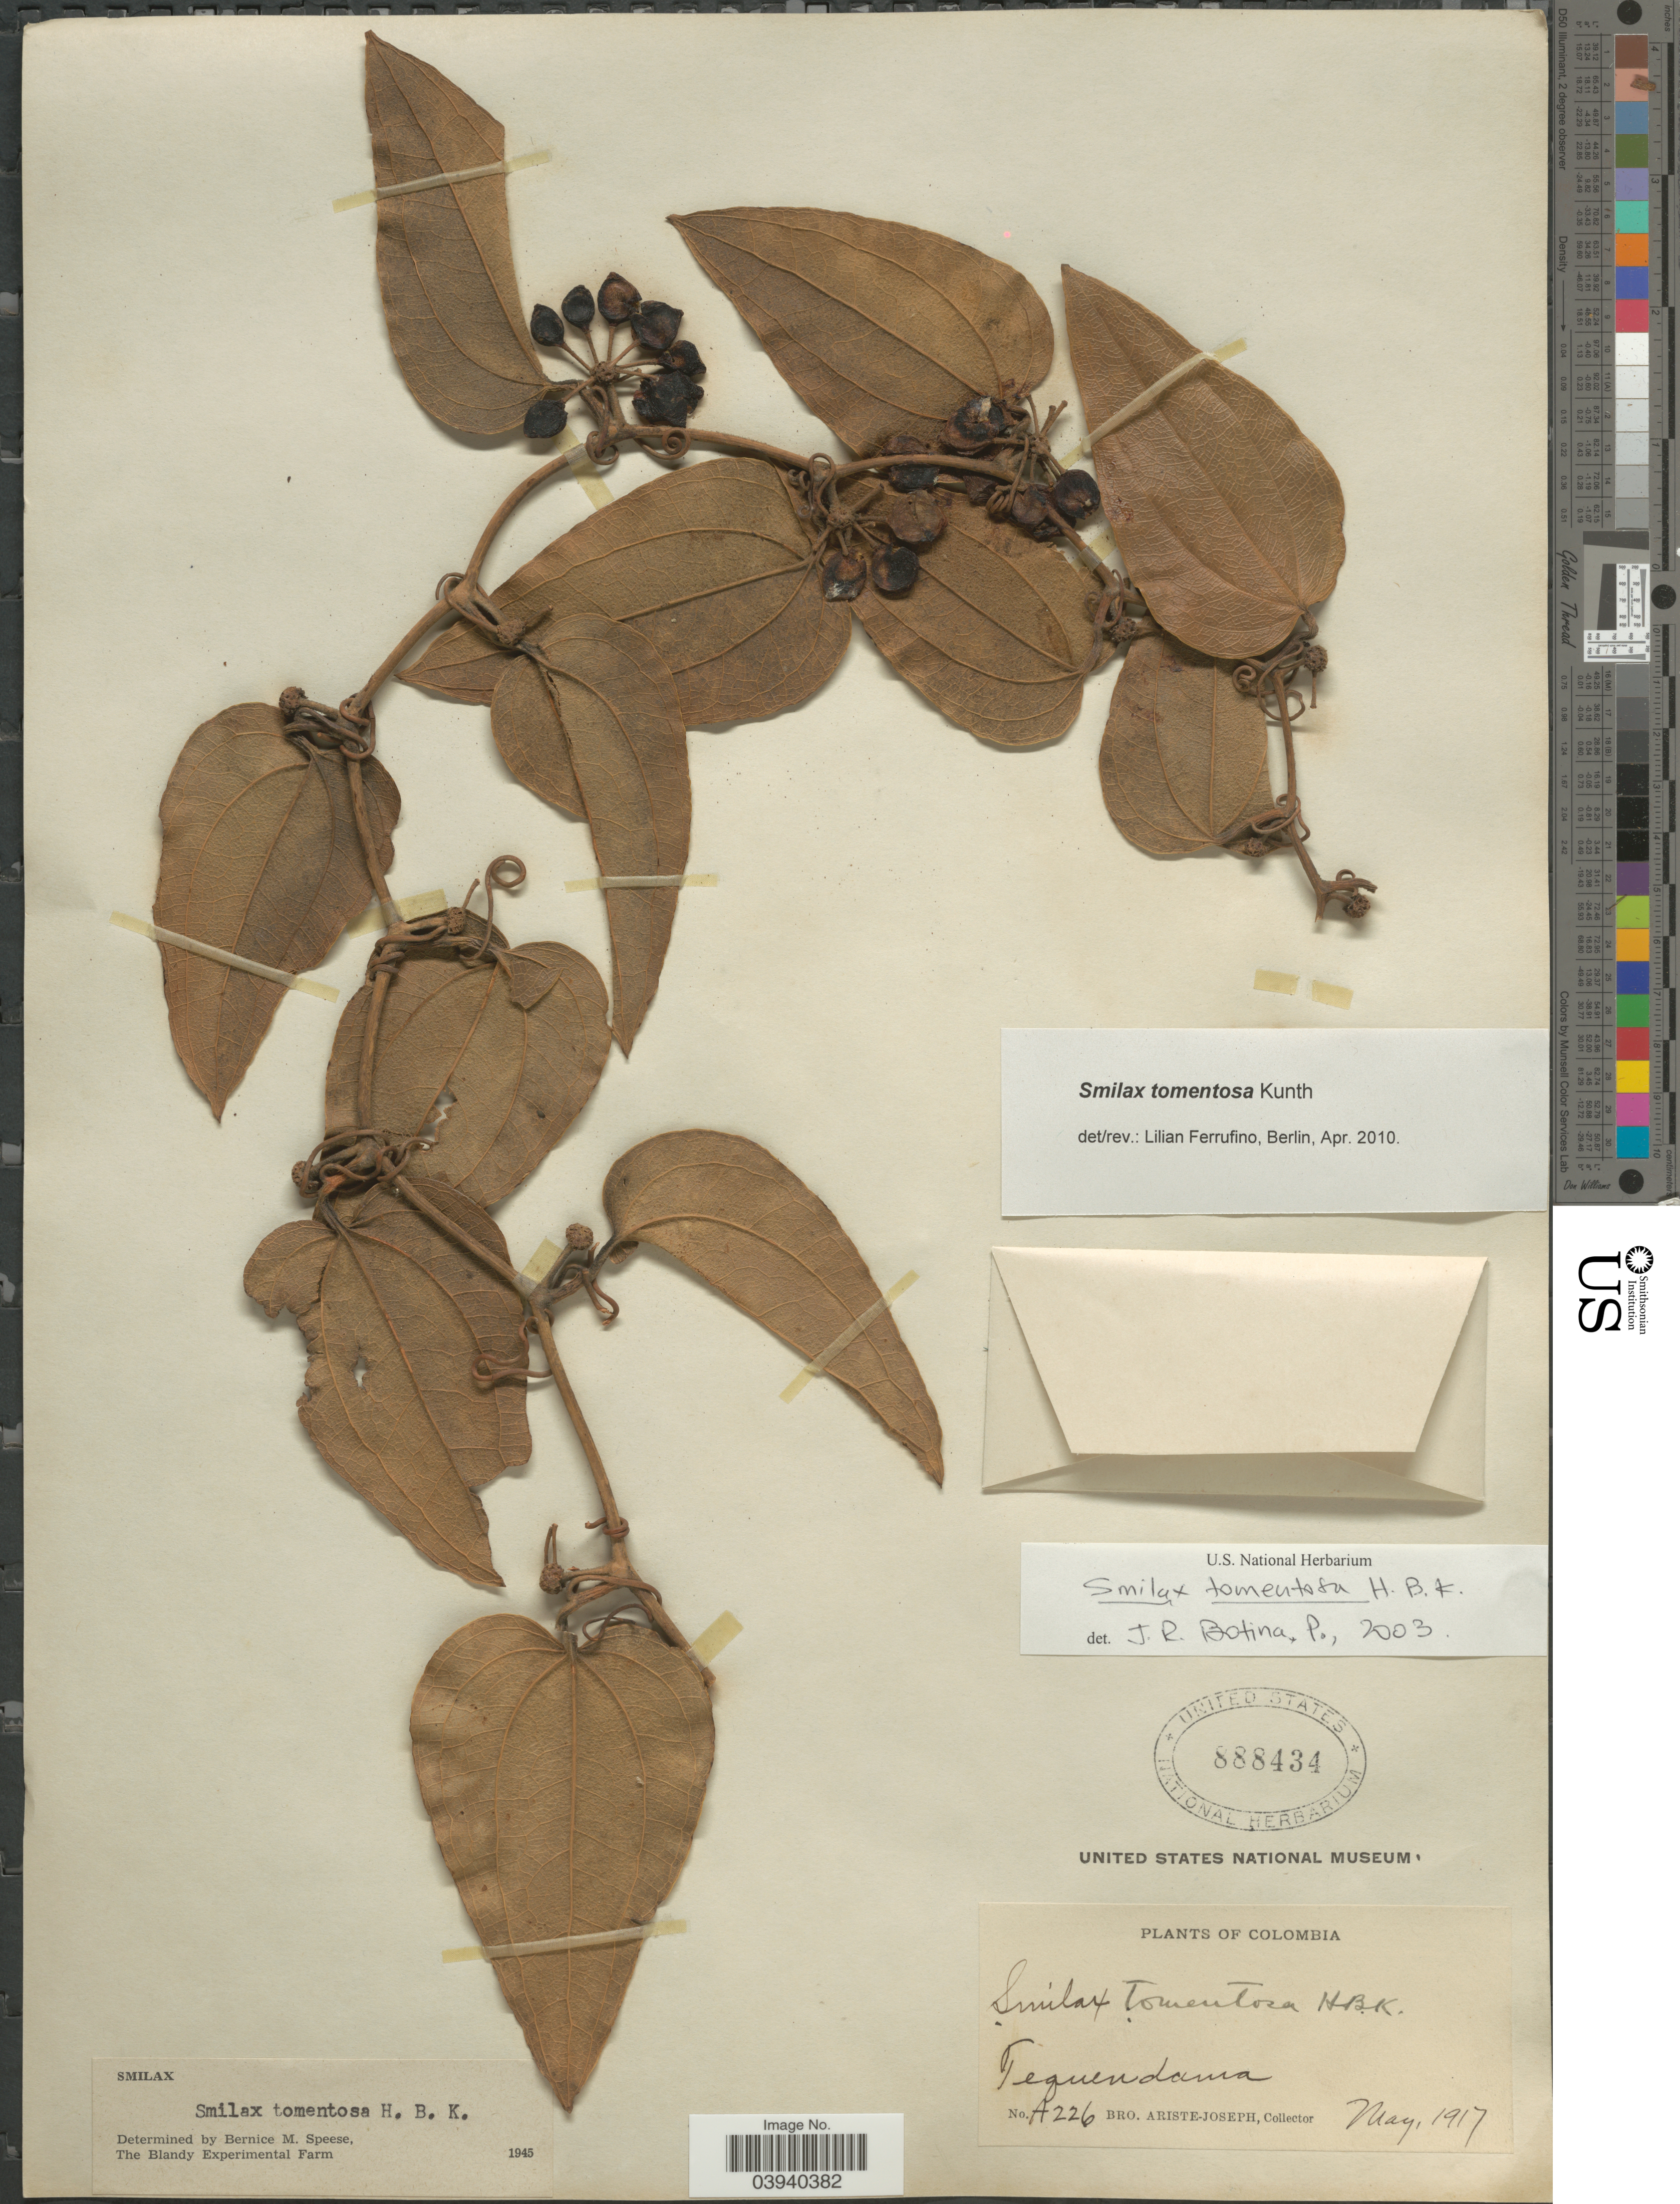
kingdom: Plantae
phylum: Tracheophyta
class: Liliopsida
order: Liliales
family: Smilacaceae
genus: Smilax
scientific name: Smilax tomentosa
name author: Kunth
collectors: Bro. Ariste-Joseph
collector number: A226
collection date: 1917-05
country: Colombia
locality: Tequendama.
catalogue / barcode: US 888434